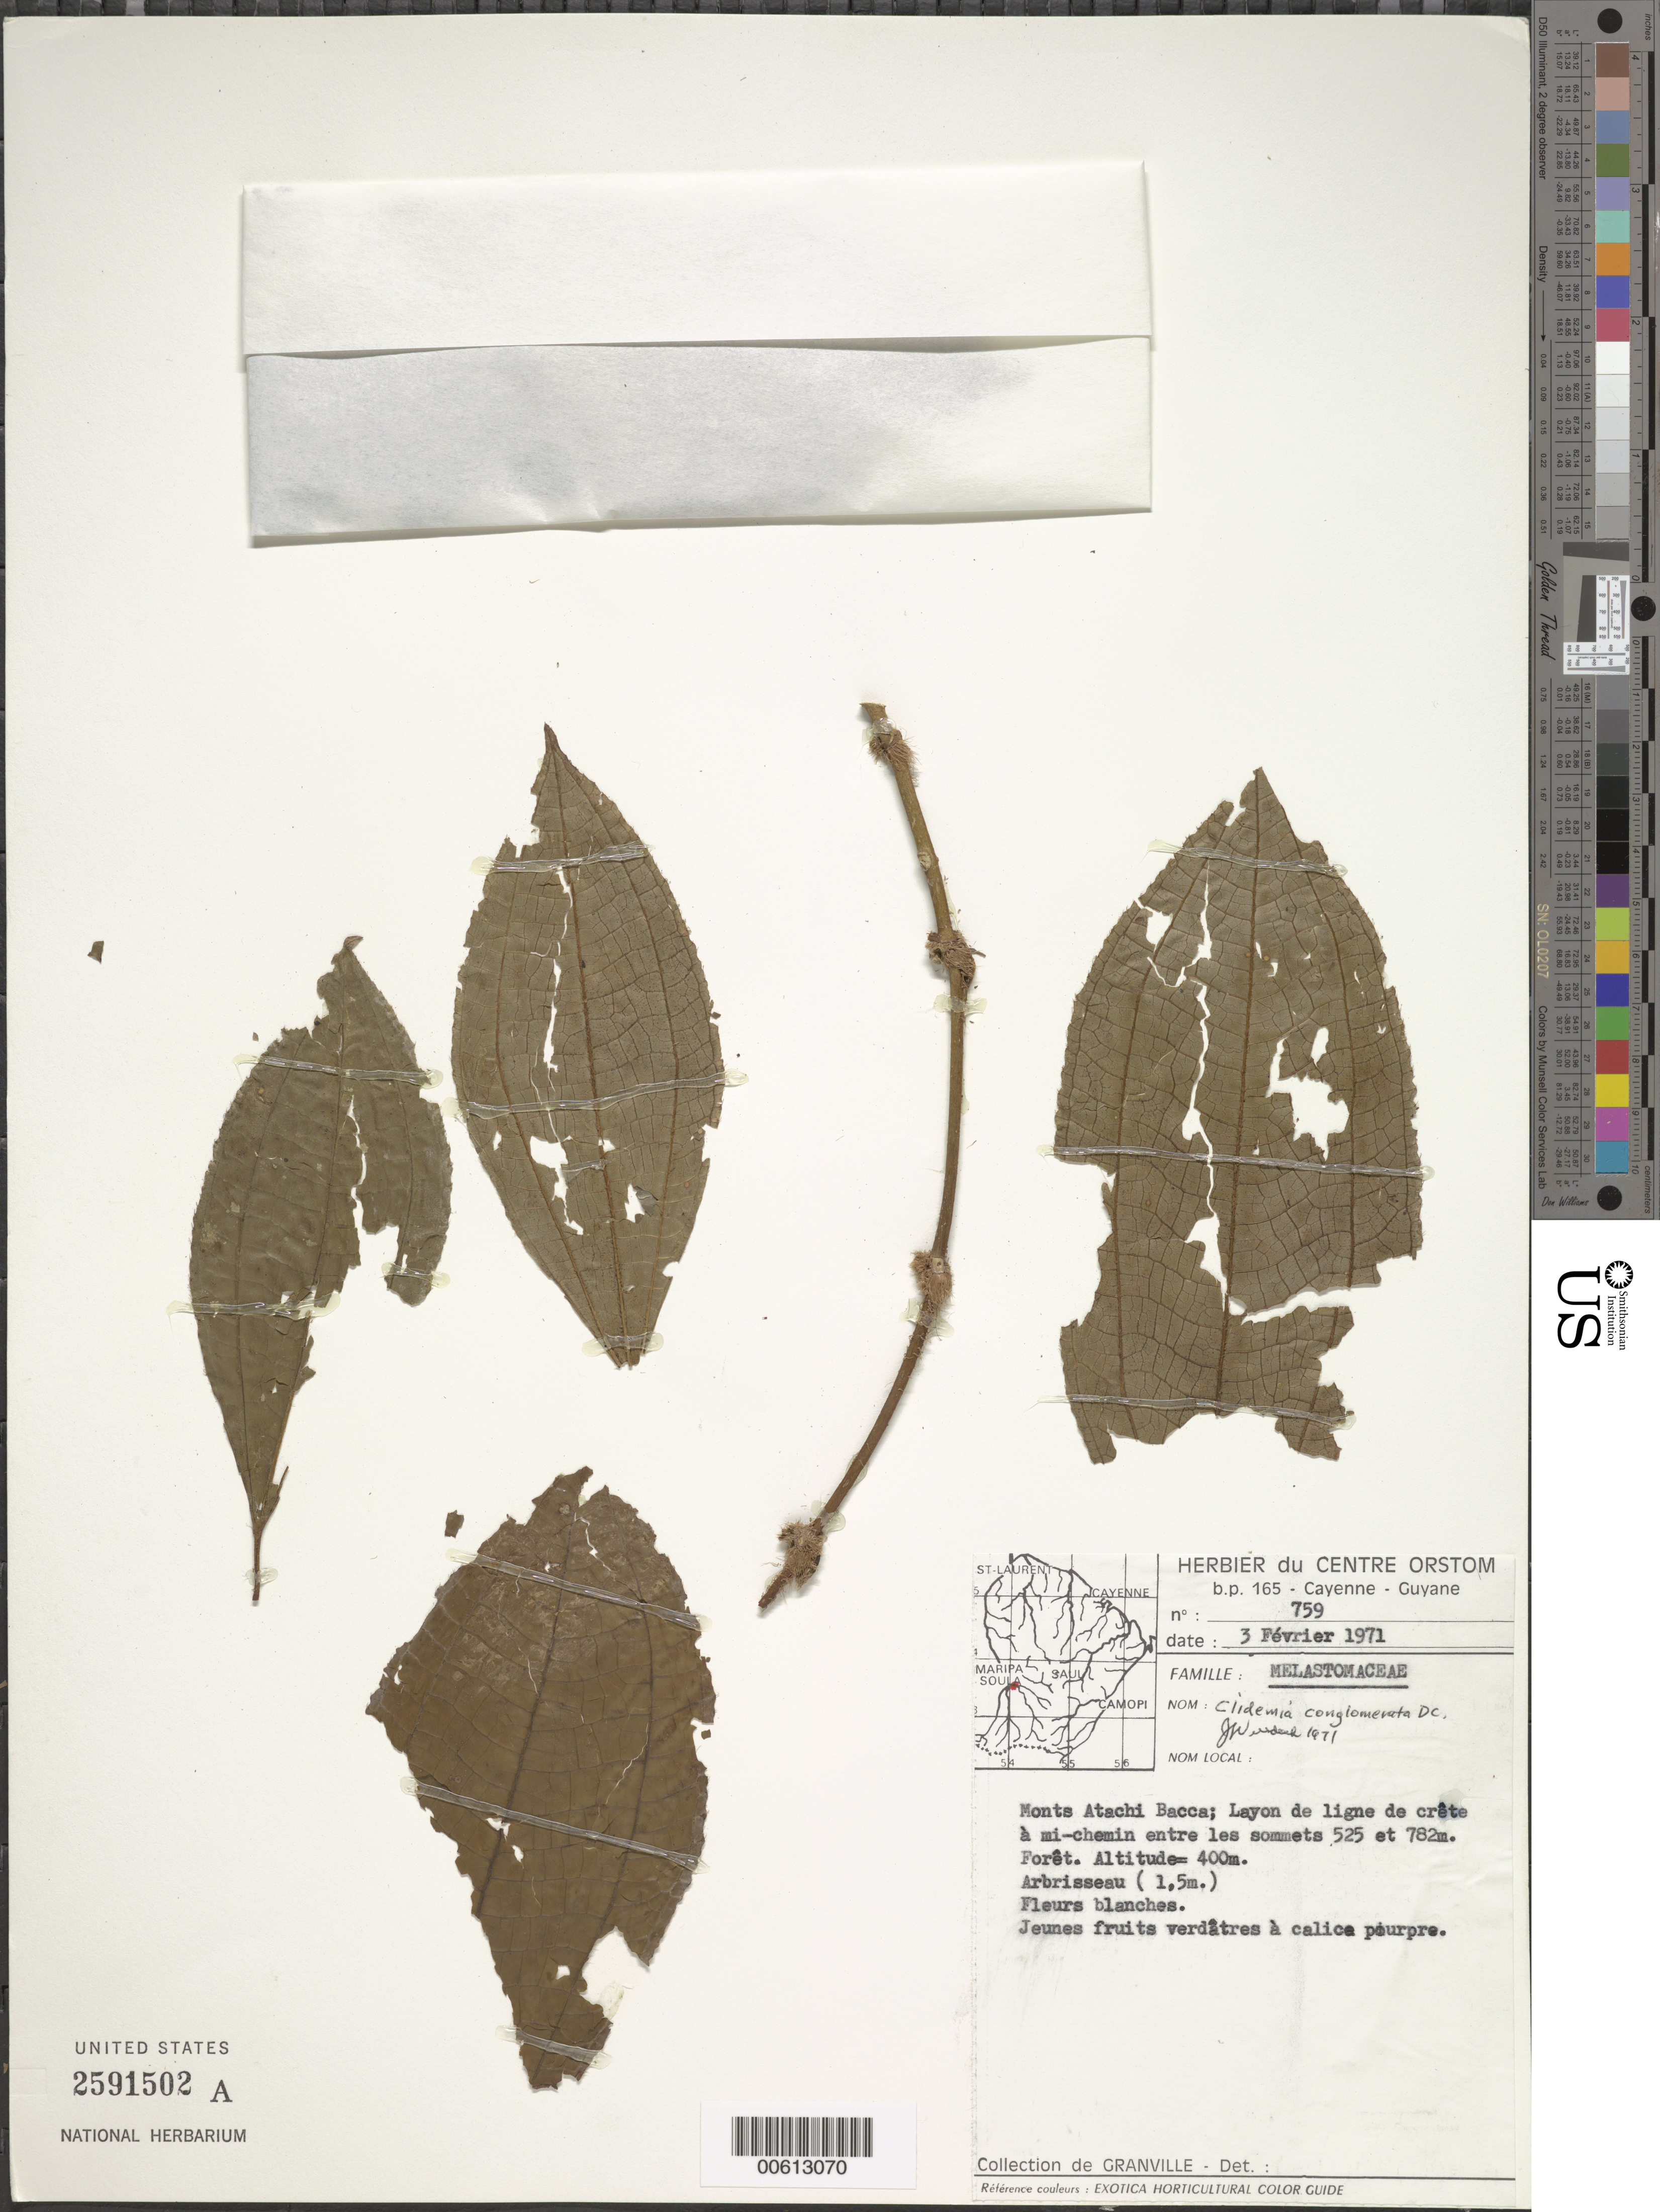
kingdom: Plantae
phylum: Tracheophyta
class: Magnoliopsida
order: Myrtales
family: Melastomataceae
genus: Clidemia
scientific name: Clidemia conglomerata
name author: DC.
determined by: Wurdack, John J., (US), US (UNITED STATES)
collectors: J.-J. de Granville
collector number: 759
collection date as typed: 3-Feb-71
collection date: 1971-02-03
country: French Guiana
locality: Monts Atachi Bacca; Layon de ligne de crete a mi-chemin entre les sommets 525 et 782m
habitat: Forêt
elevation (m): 400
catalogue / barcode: US 2591502A